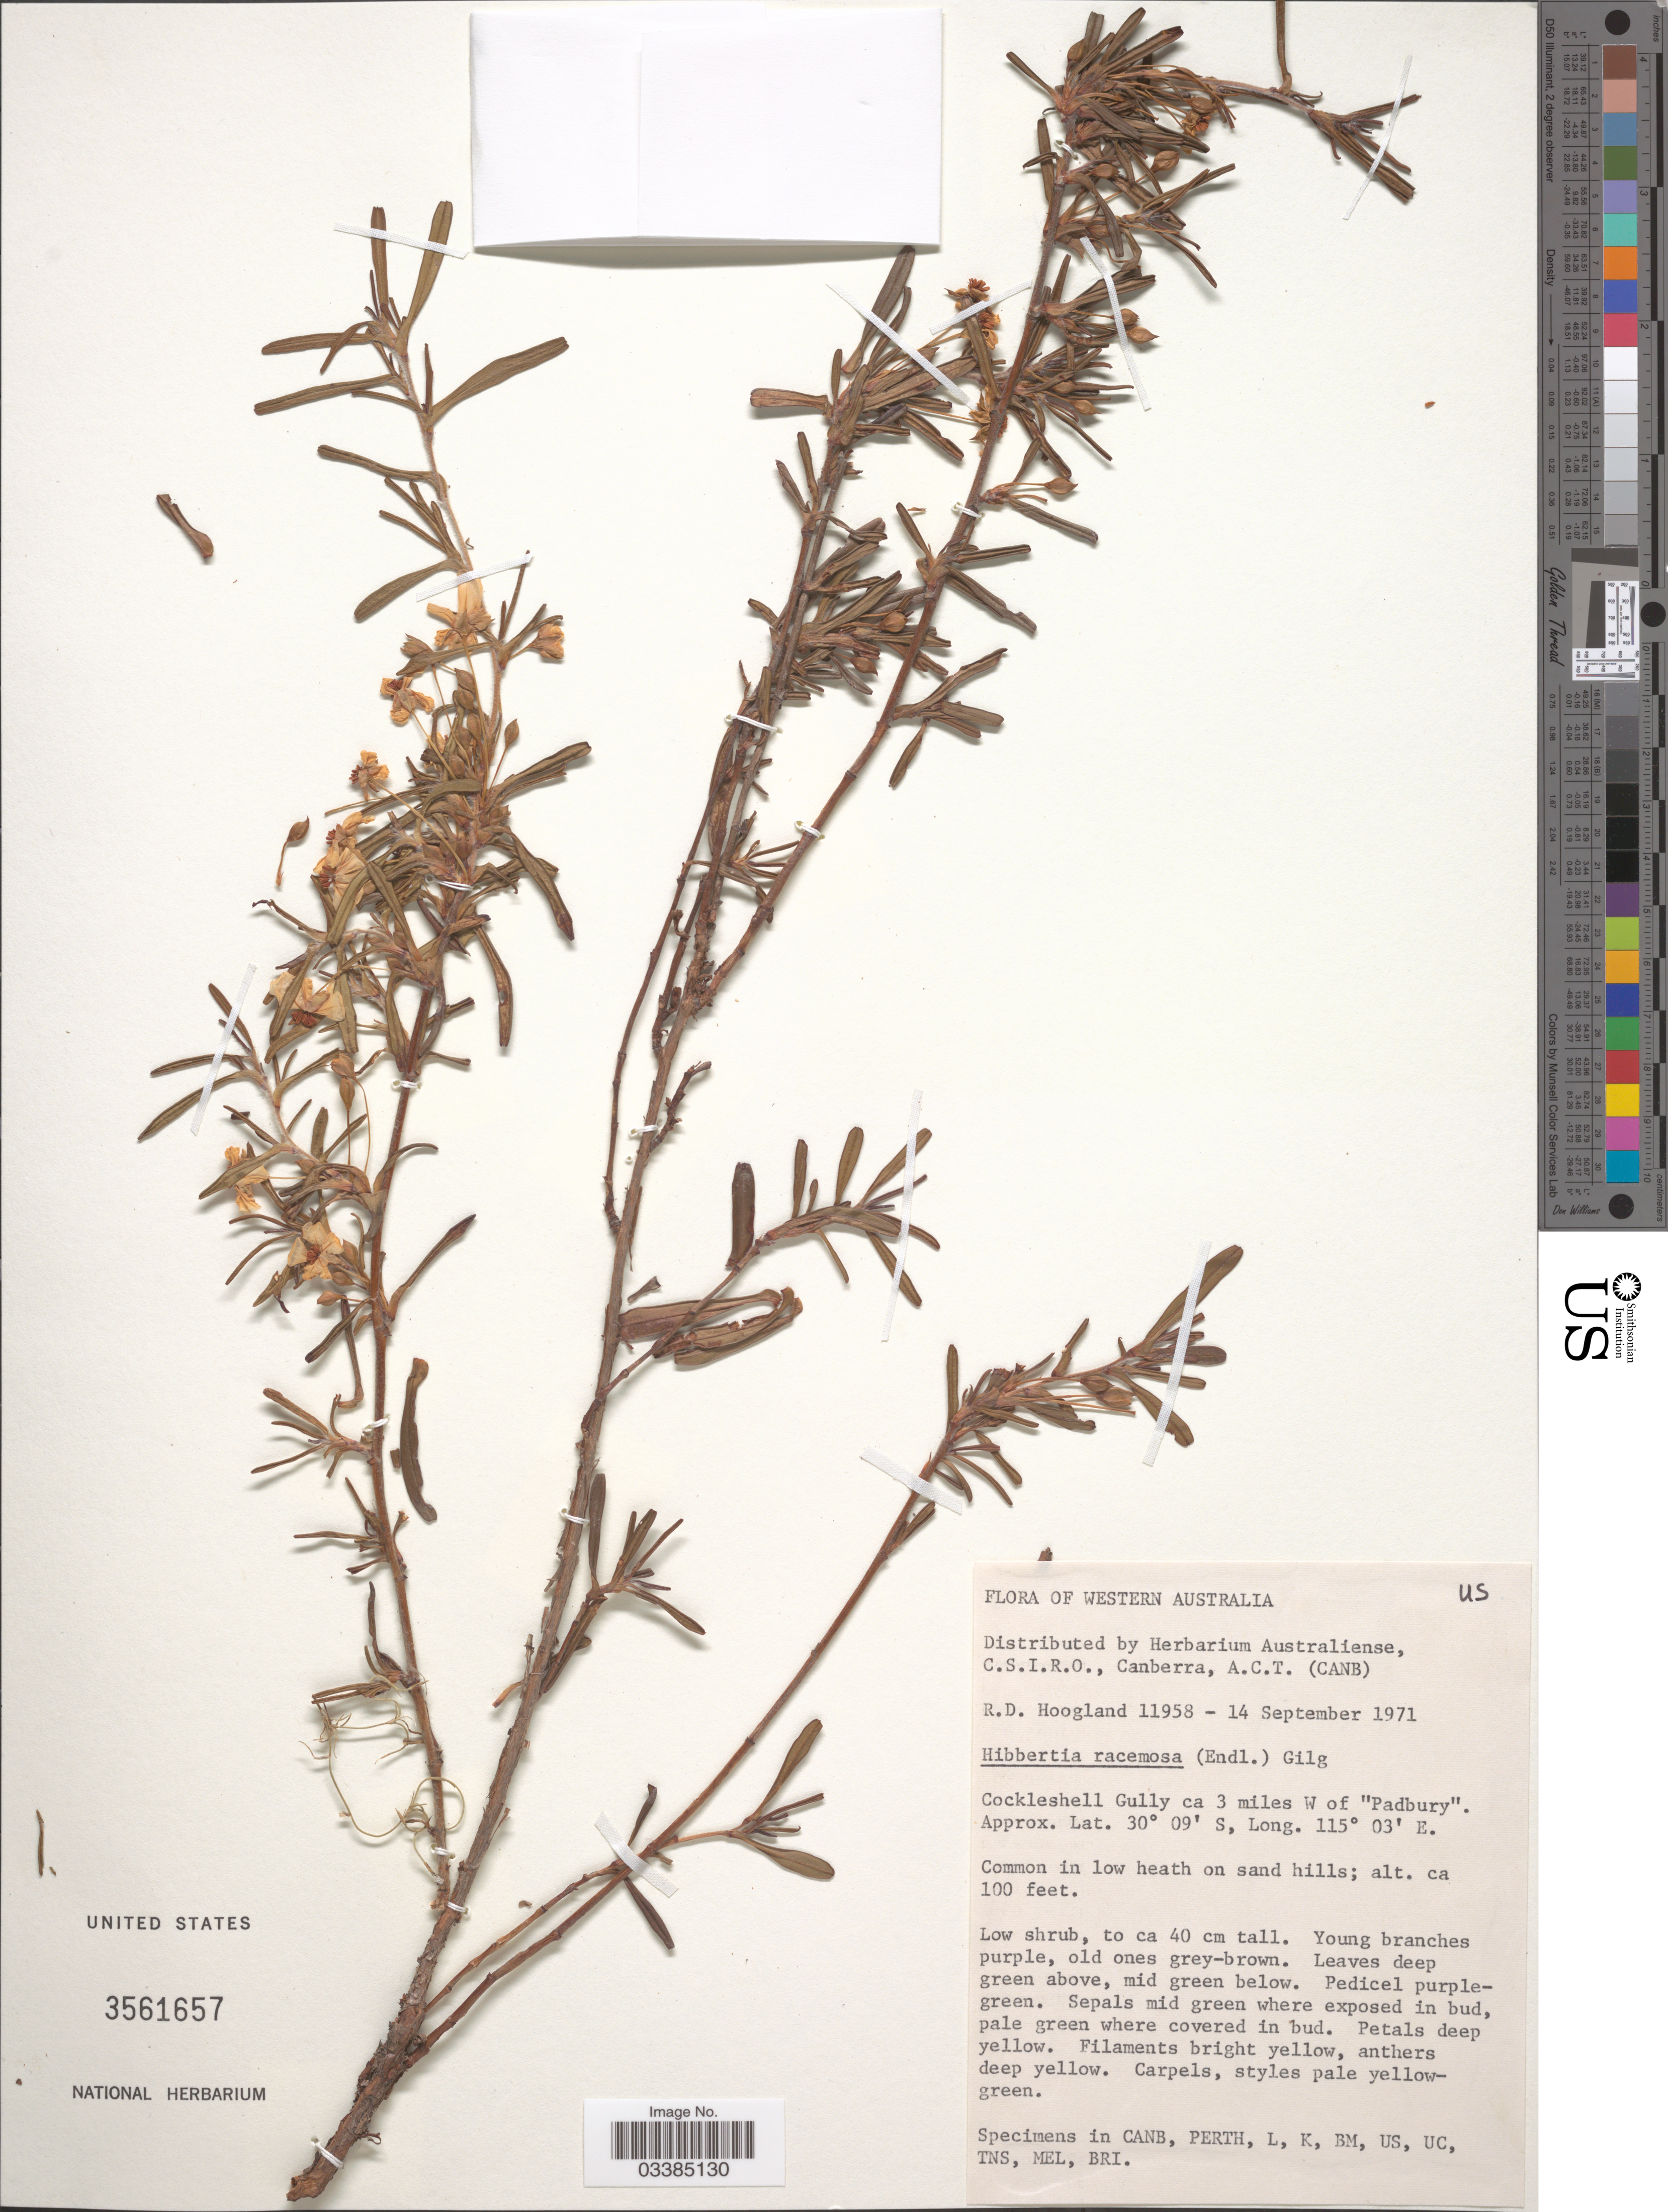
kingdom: Plantae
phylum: Tracheophyta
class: Magnoliopsida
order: Dilleniales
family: Dilleniaceae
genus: Hibbertia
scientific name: Hibbertia racemosa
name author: Gilg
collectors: R. D. Hoogland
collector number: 11958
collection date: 1971-09-14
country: Australia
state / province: Western Australia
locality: Cockleshell Gully ca 3 miles W of "Padbury".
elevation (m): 30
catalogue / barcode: US 3561657